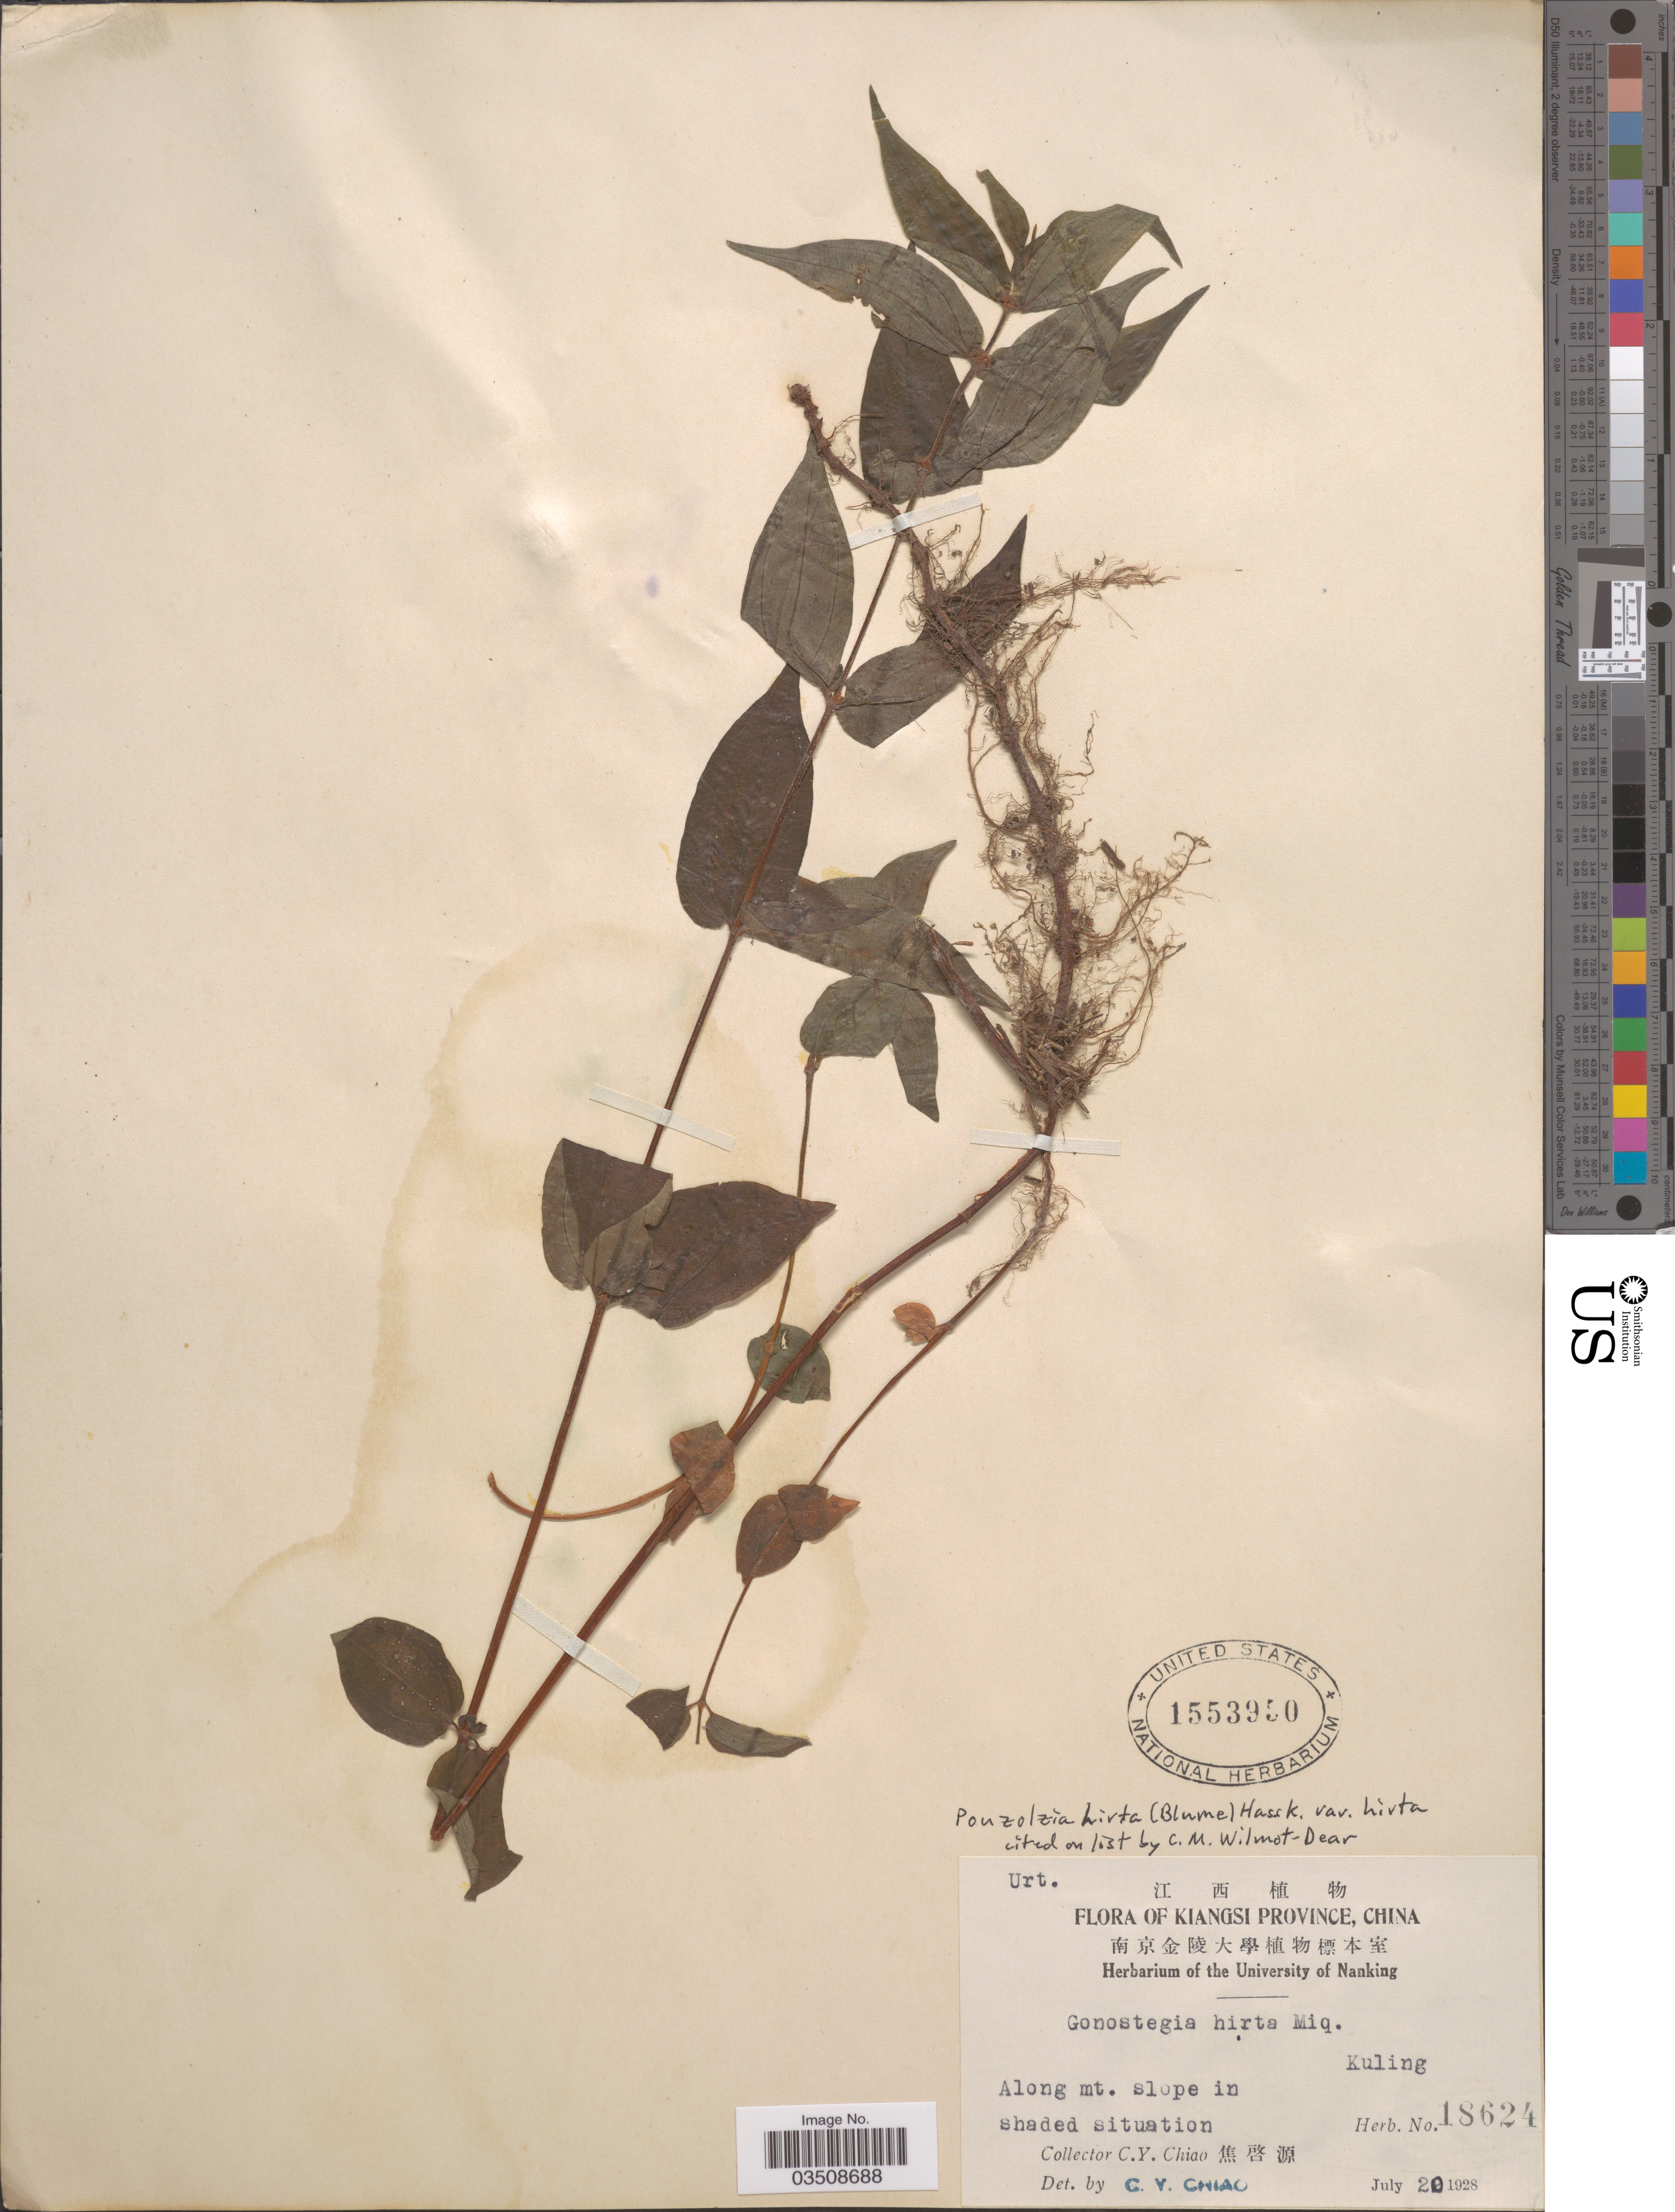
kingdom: Plantae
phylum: Tracheophyta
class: Magnoliopsida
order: Rosales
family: Urticaceae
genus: Gonostegia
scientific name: Gonostegia triandra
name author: (Blume) Miq.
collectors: C. Y. Chiao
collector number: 18624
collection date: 1928-07-20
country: China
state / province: Jiangxi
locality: Kiangsi Province. Along mt. slope in shaded situation. Kuling.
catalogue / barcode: US 1553950